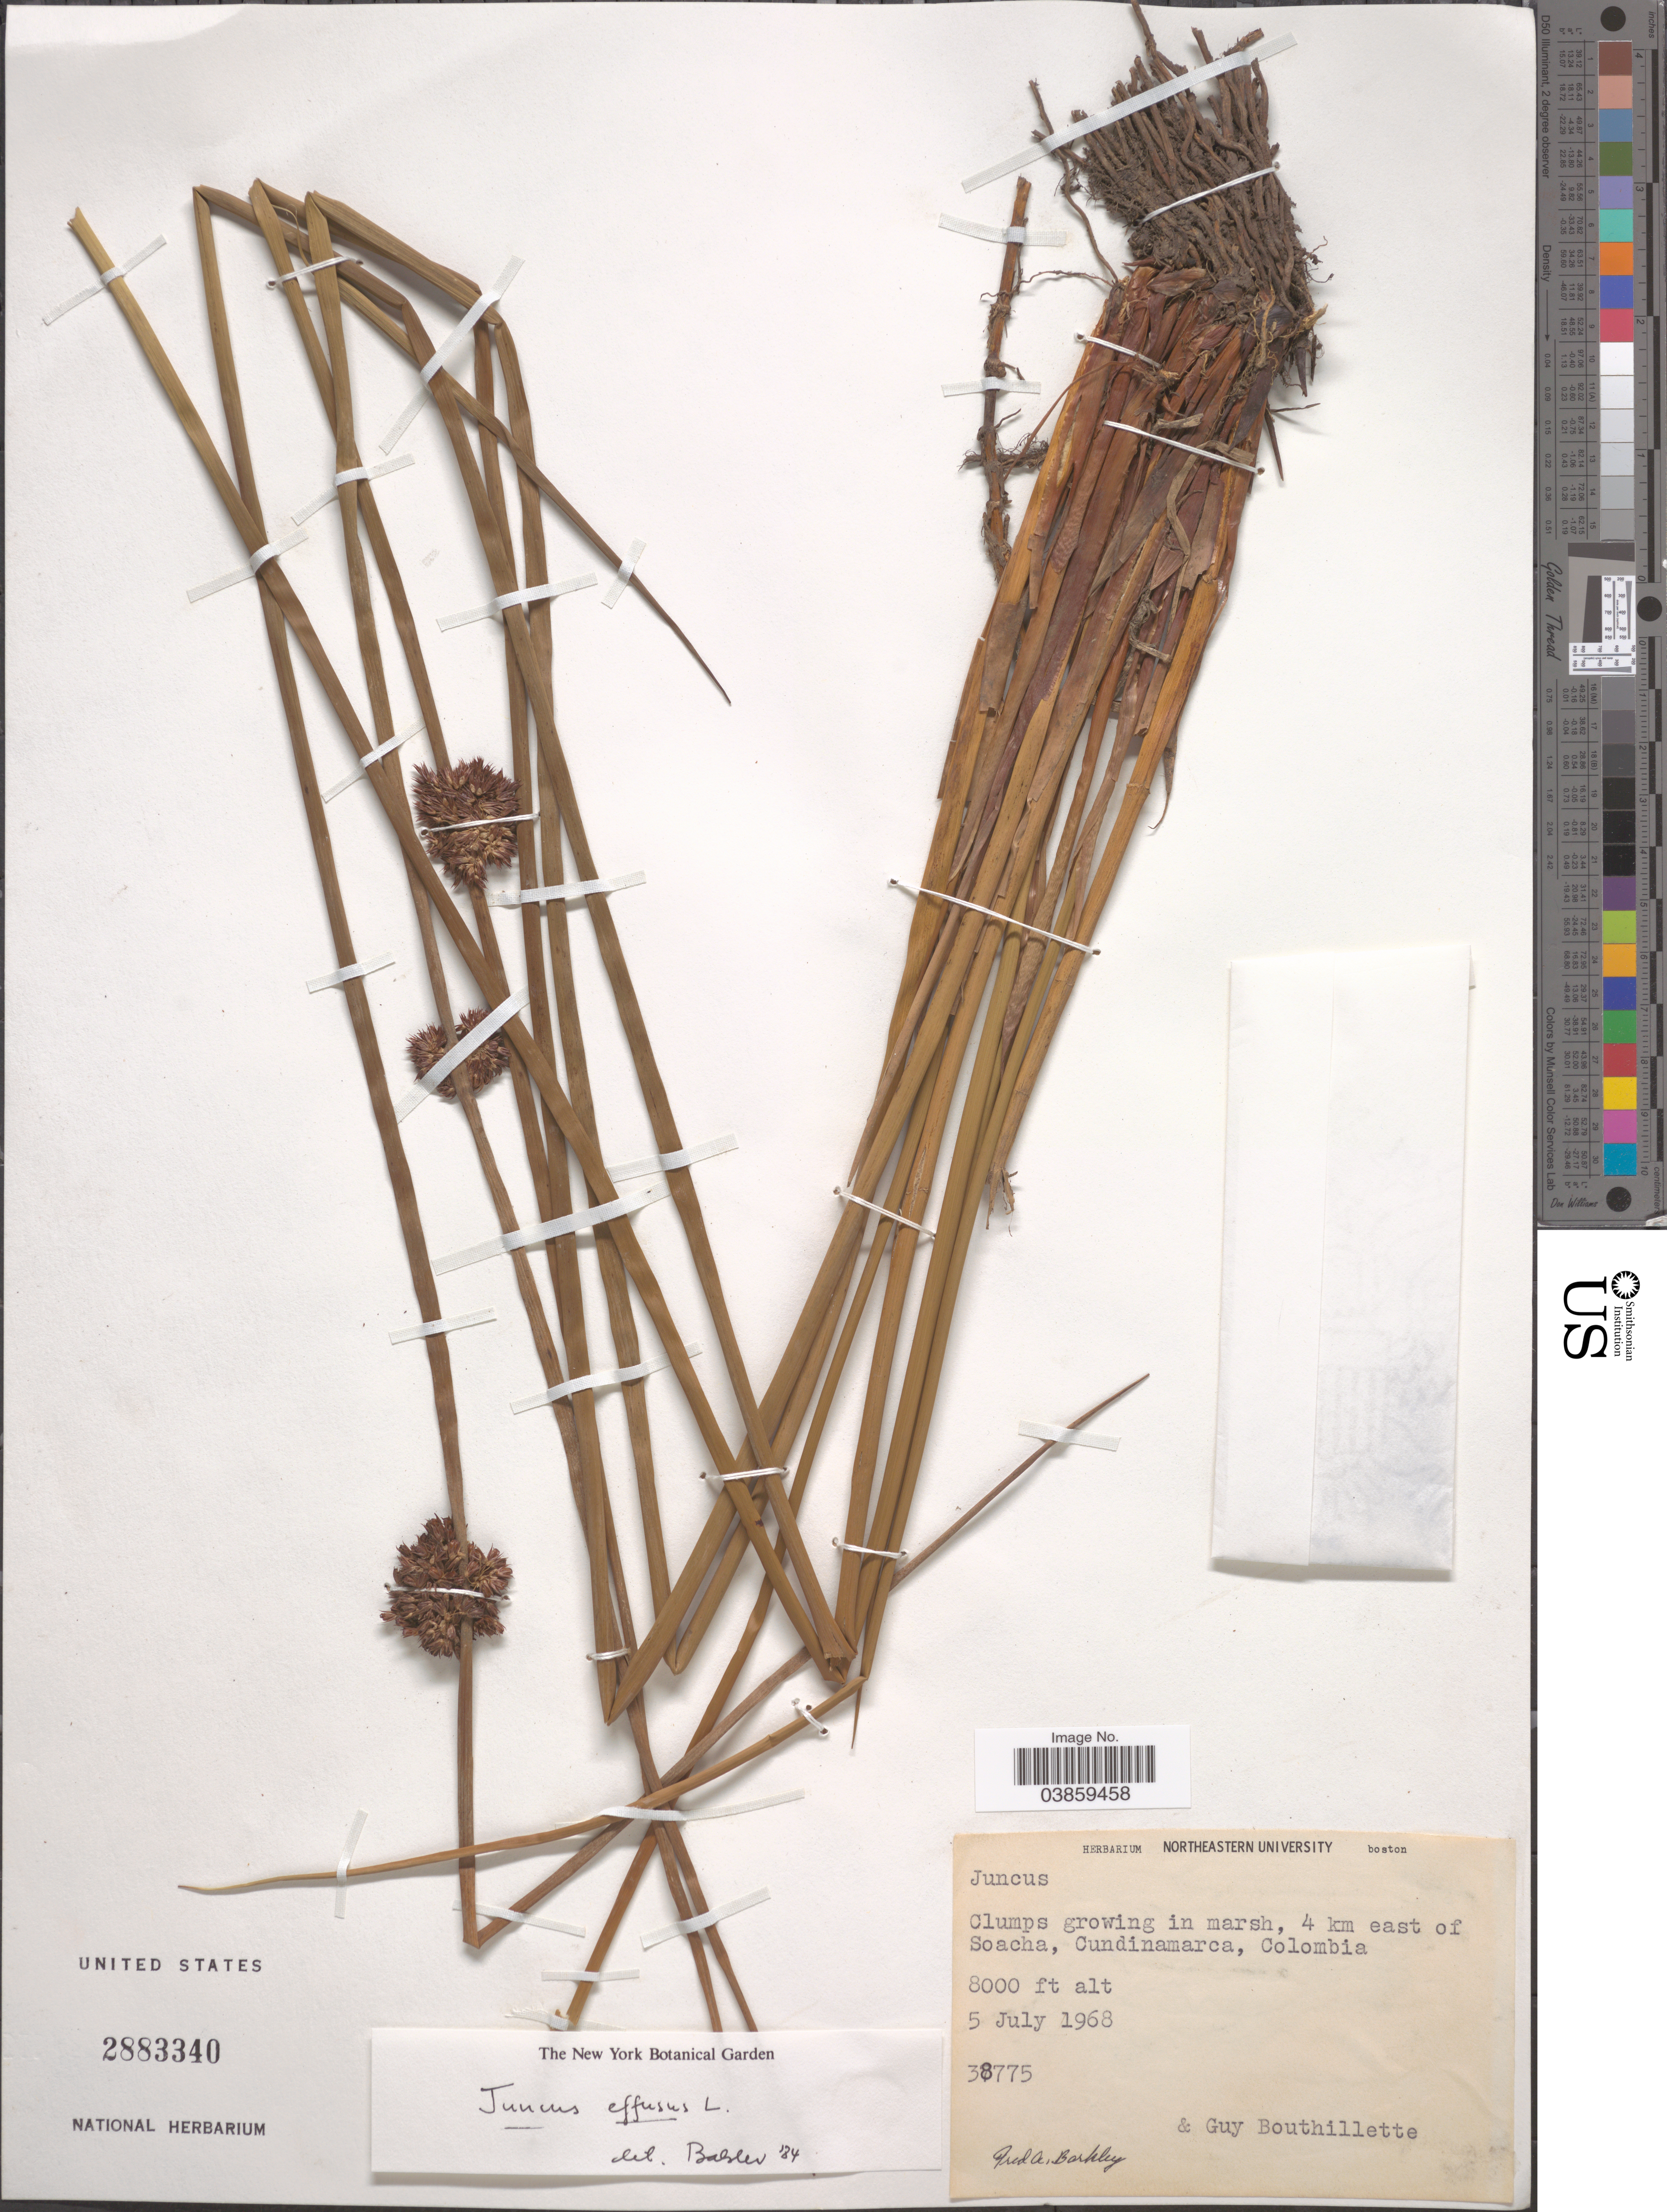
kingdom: Plantae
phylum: Tracheophyta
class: Liliopsida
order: Poales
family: Juncaceae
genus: Juncus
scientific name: Juncus effusus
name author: L.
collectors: F. A. Barkley & G. Bouthillette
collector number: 38775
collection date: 1968-07-05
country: Colombia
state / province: Cundinamarca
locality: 4 km east of Soacha.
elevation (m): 2438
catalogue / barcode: US 2883340